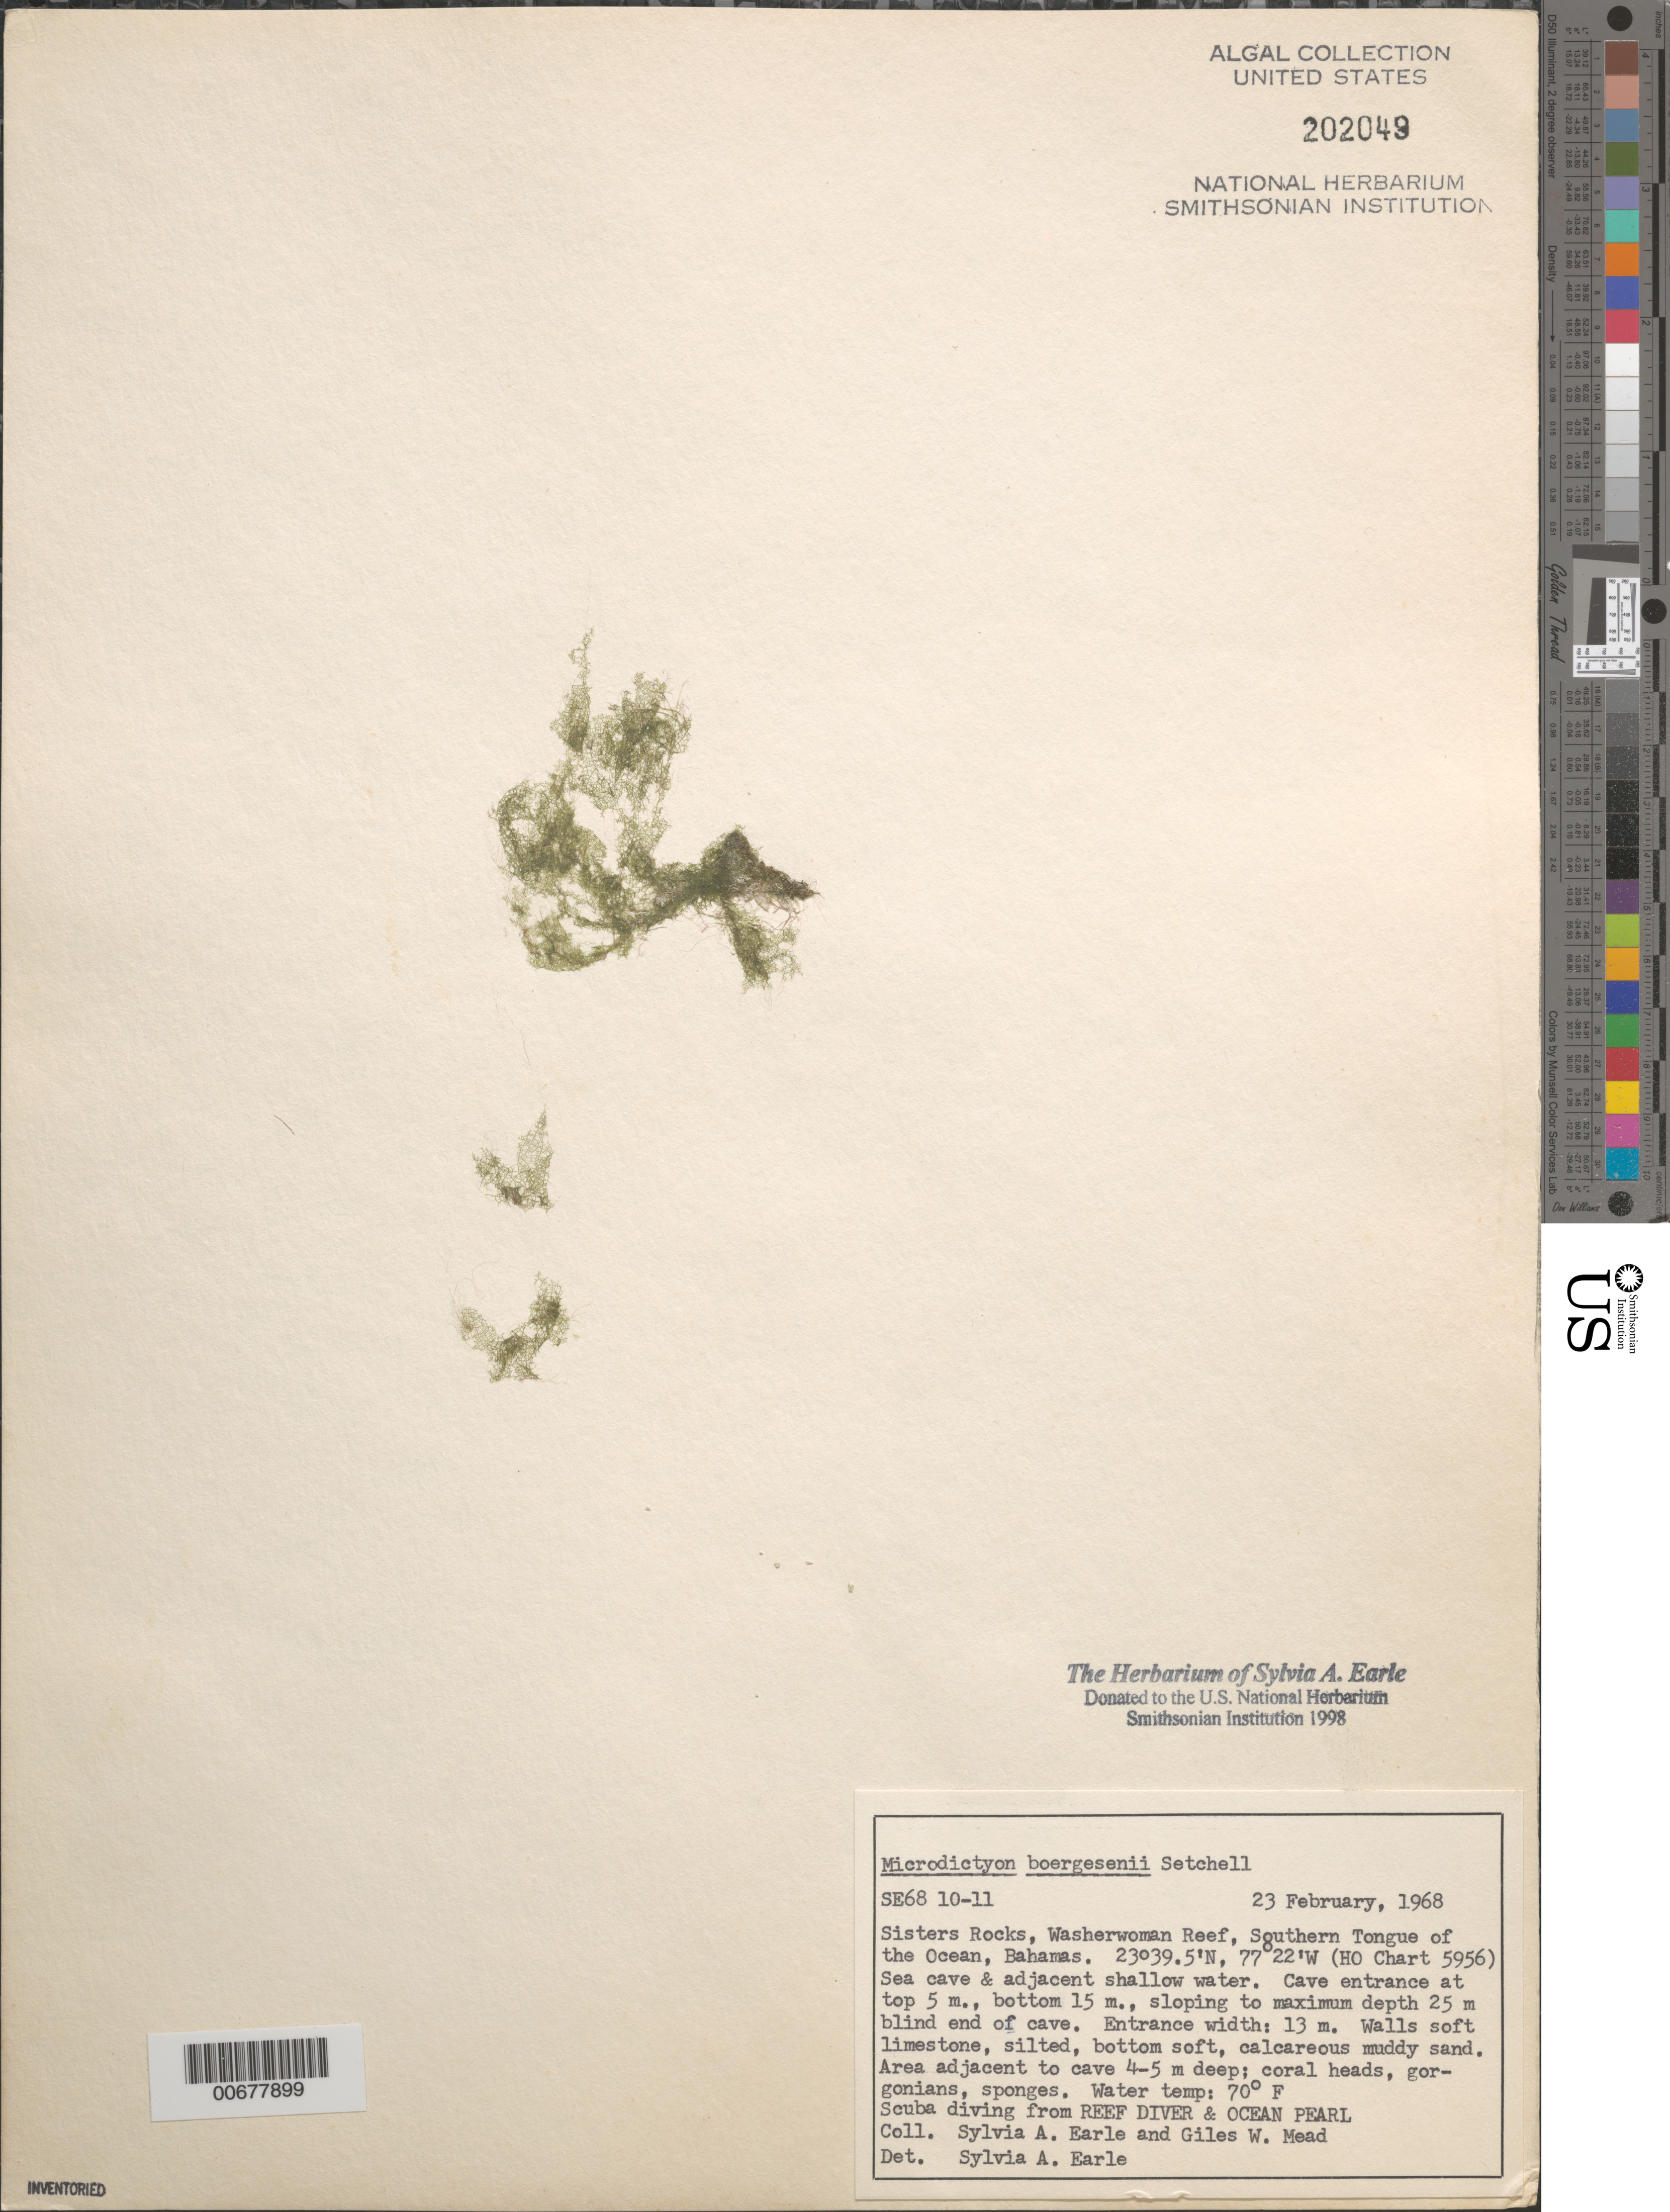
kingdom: Plantae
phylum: Chlorophyta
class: Ulvophyceae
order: Cladophorales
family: Anadyomenaceae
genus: Microdictyon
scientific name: Microdictyon boergesenii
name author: Setch.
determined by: Earle, S. A.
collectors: S. A. Earle & G. W. Mead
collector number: SE 6810-11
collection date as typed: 23 Feb 1968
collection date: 1968-02-23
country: Bahamas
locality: Sisters Rocks, Washerwoman Reef, Southern Tongue of the Ocean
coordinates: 23 39.5' N, 77 22' W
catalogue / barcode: US 202049